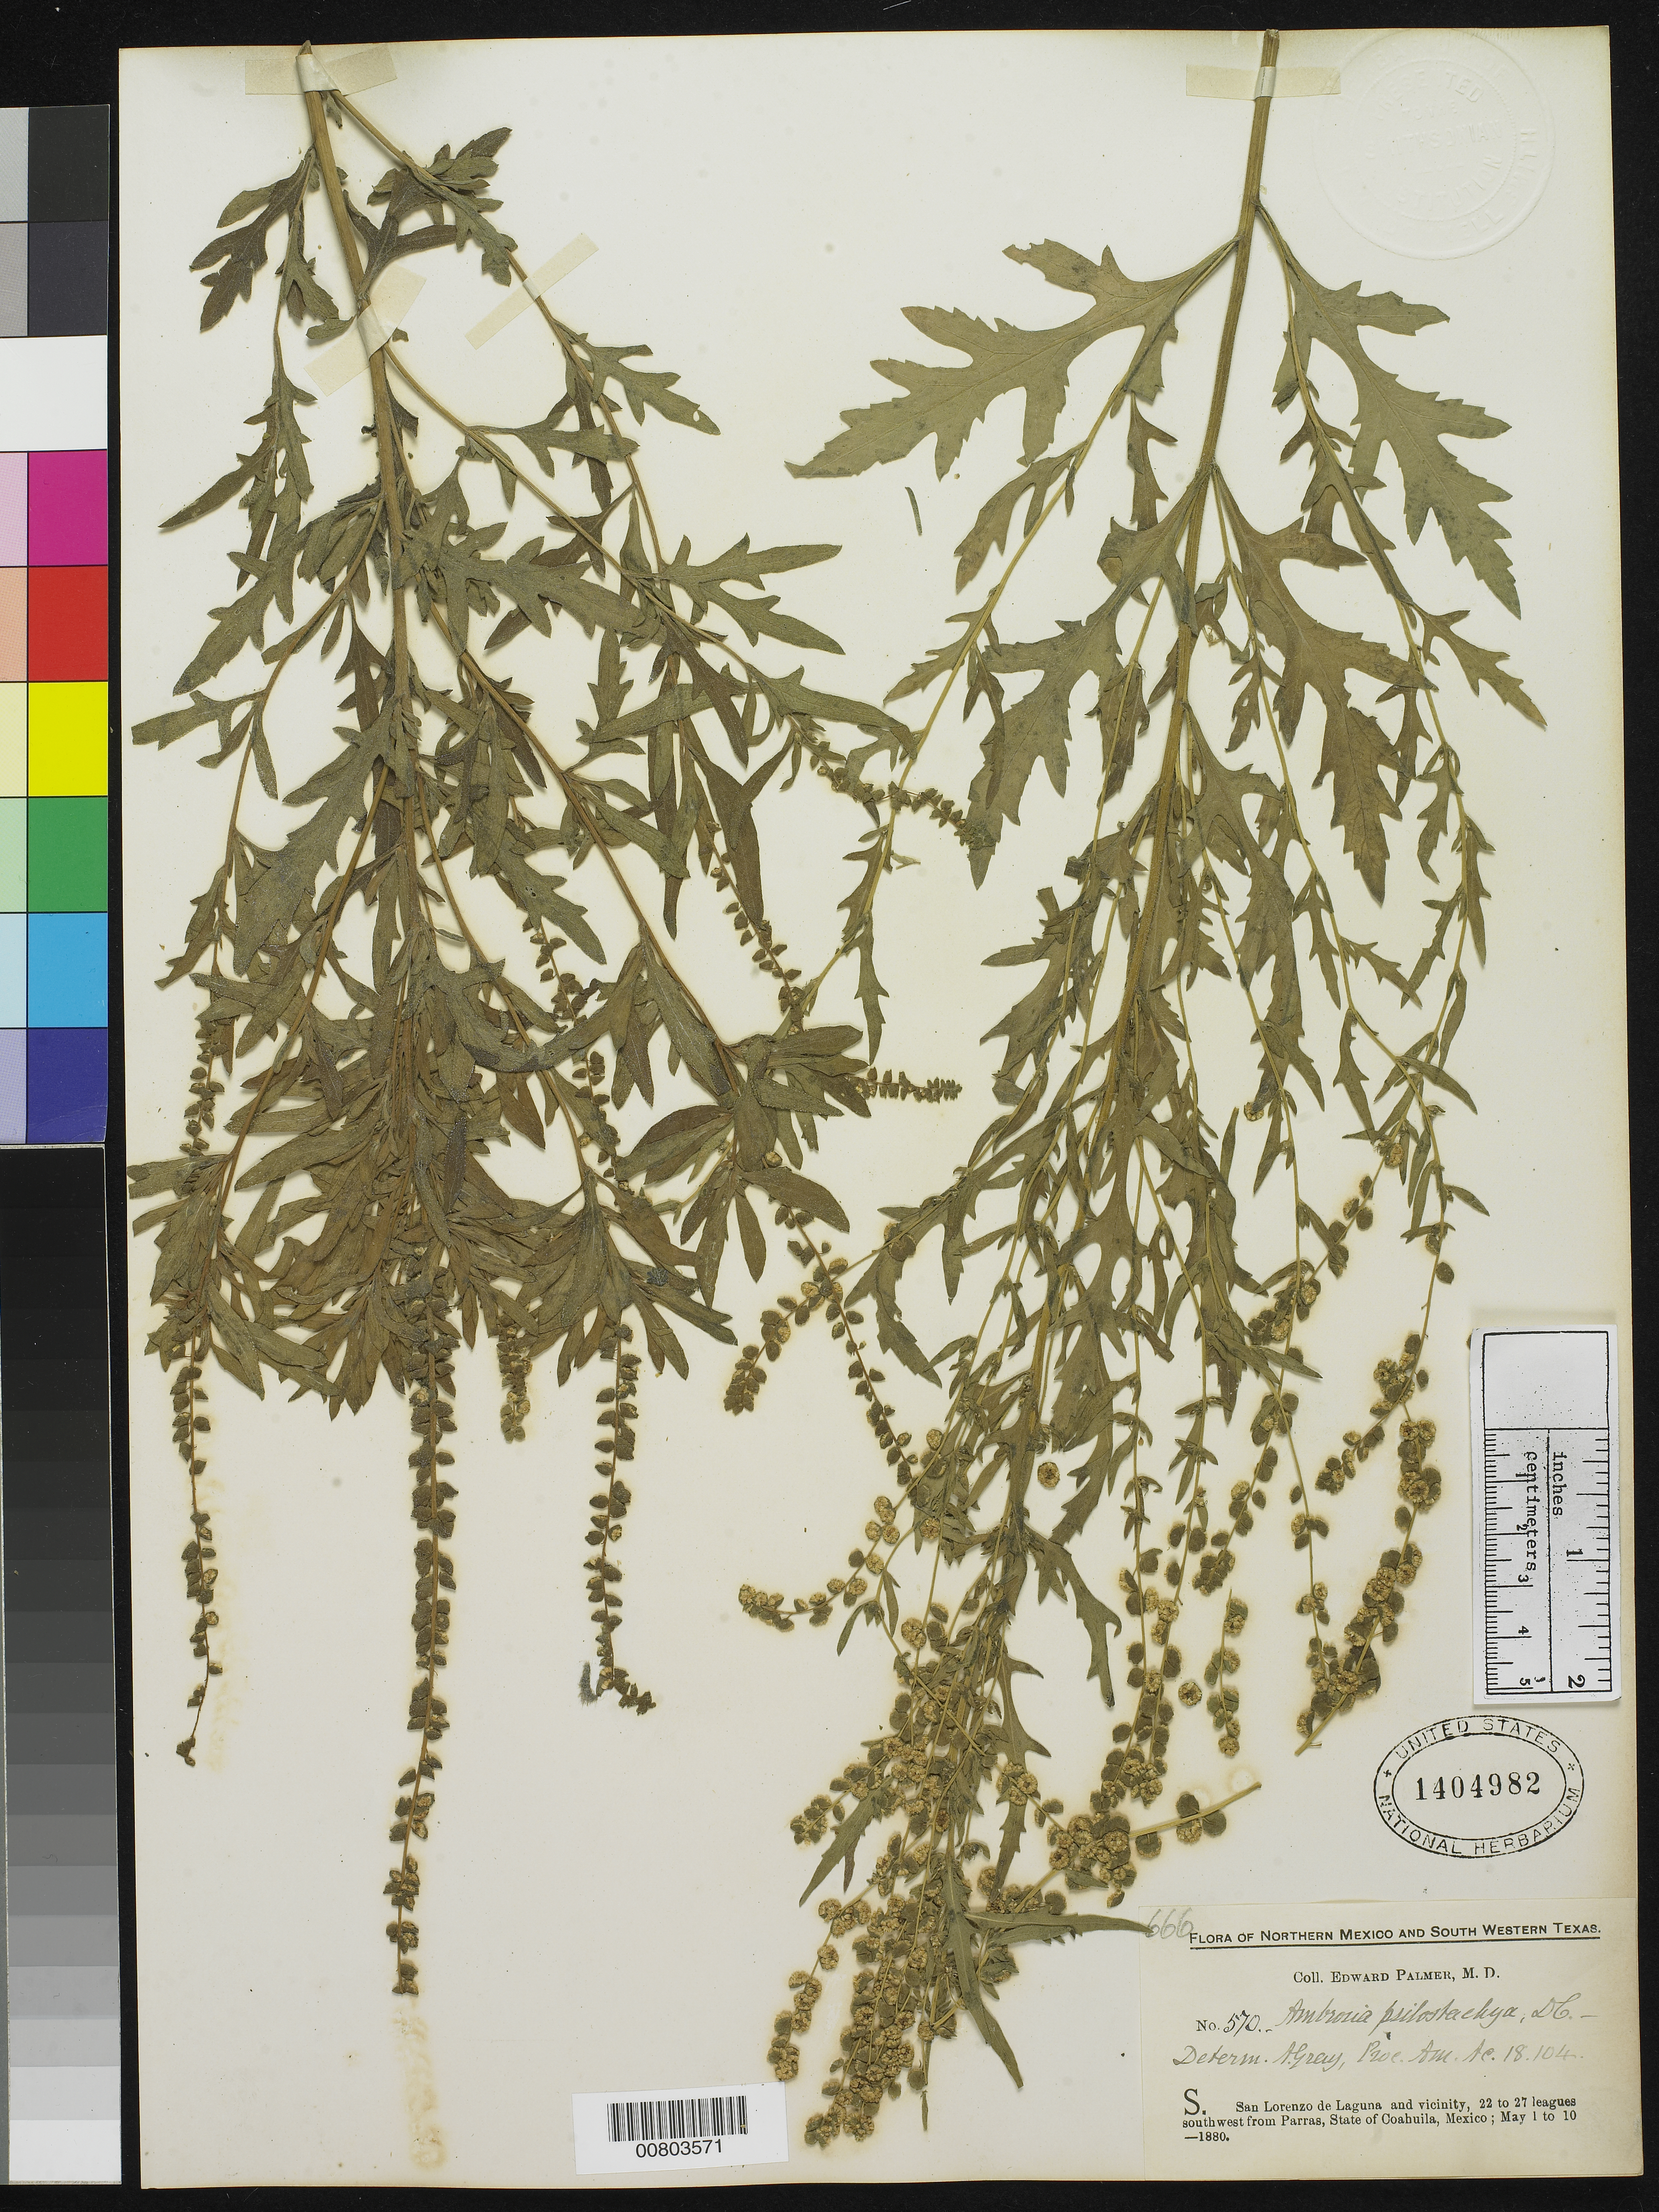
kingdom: Plantae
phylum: Tracheophyta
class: Magnoliopsida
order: Asterales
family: Asteraceae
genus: Ambrosia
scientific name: Ambrosia psilostachya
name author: DC.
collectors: E. Palmer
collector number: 570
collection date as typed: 01 May 1880 to 10 May 1880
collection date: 1880-05-01/1880-05-10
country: Mexico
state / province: Coahuila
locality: S. San Lorenzo de Laguna and vicinity, 22 to 27 leagues southwest from Parras, Coahuila.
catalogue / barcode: US 1404982